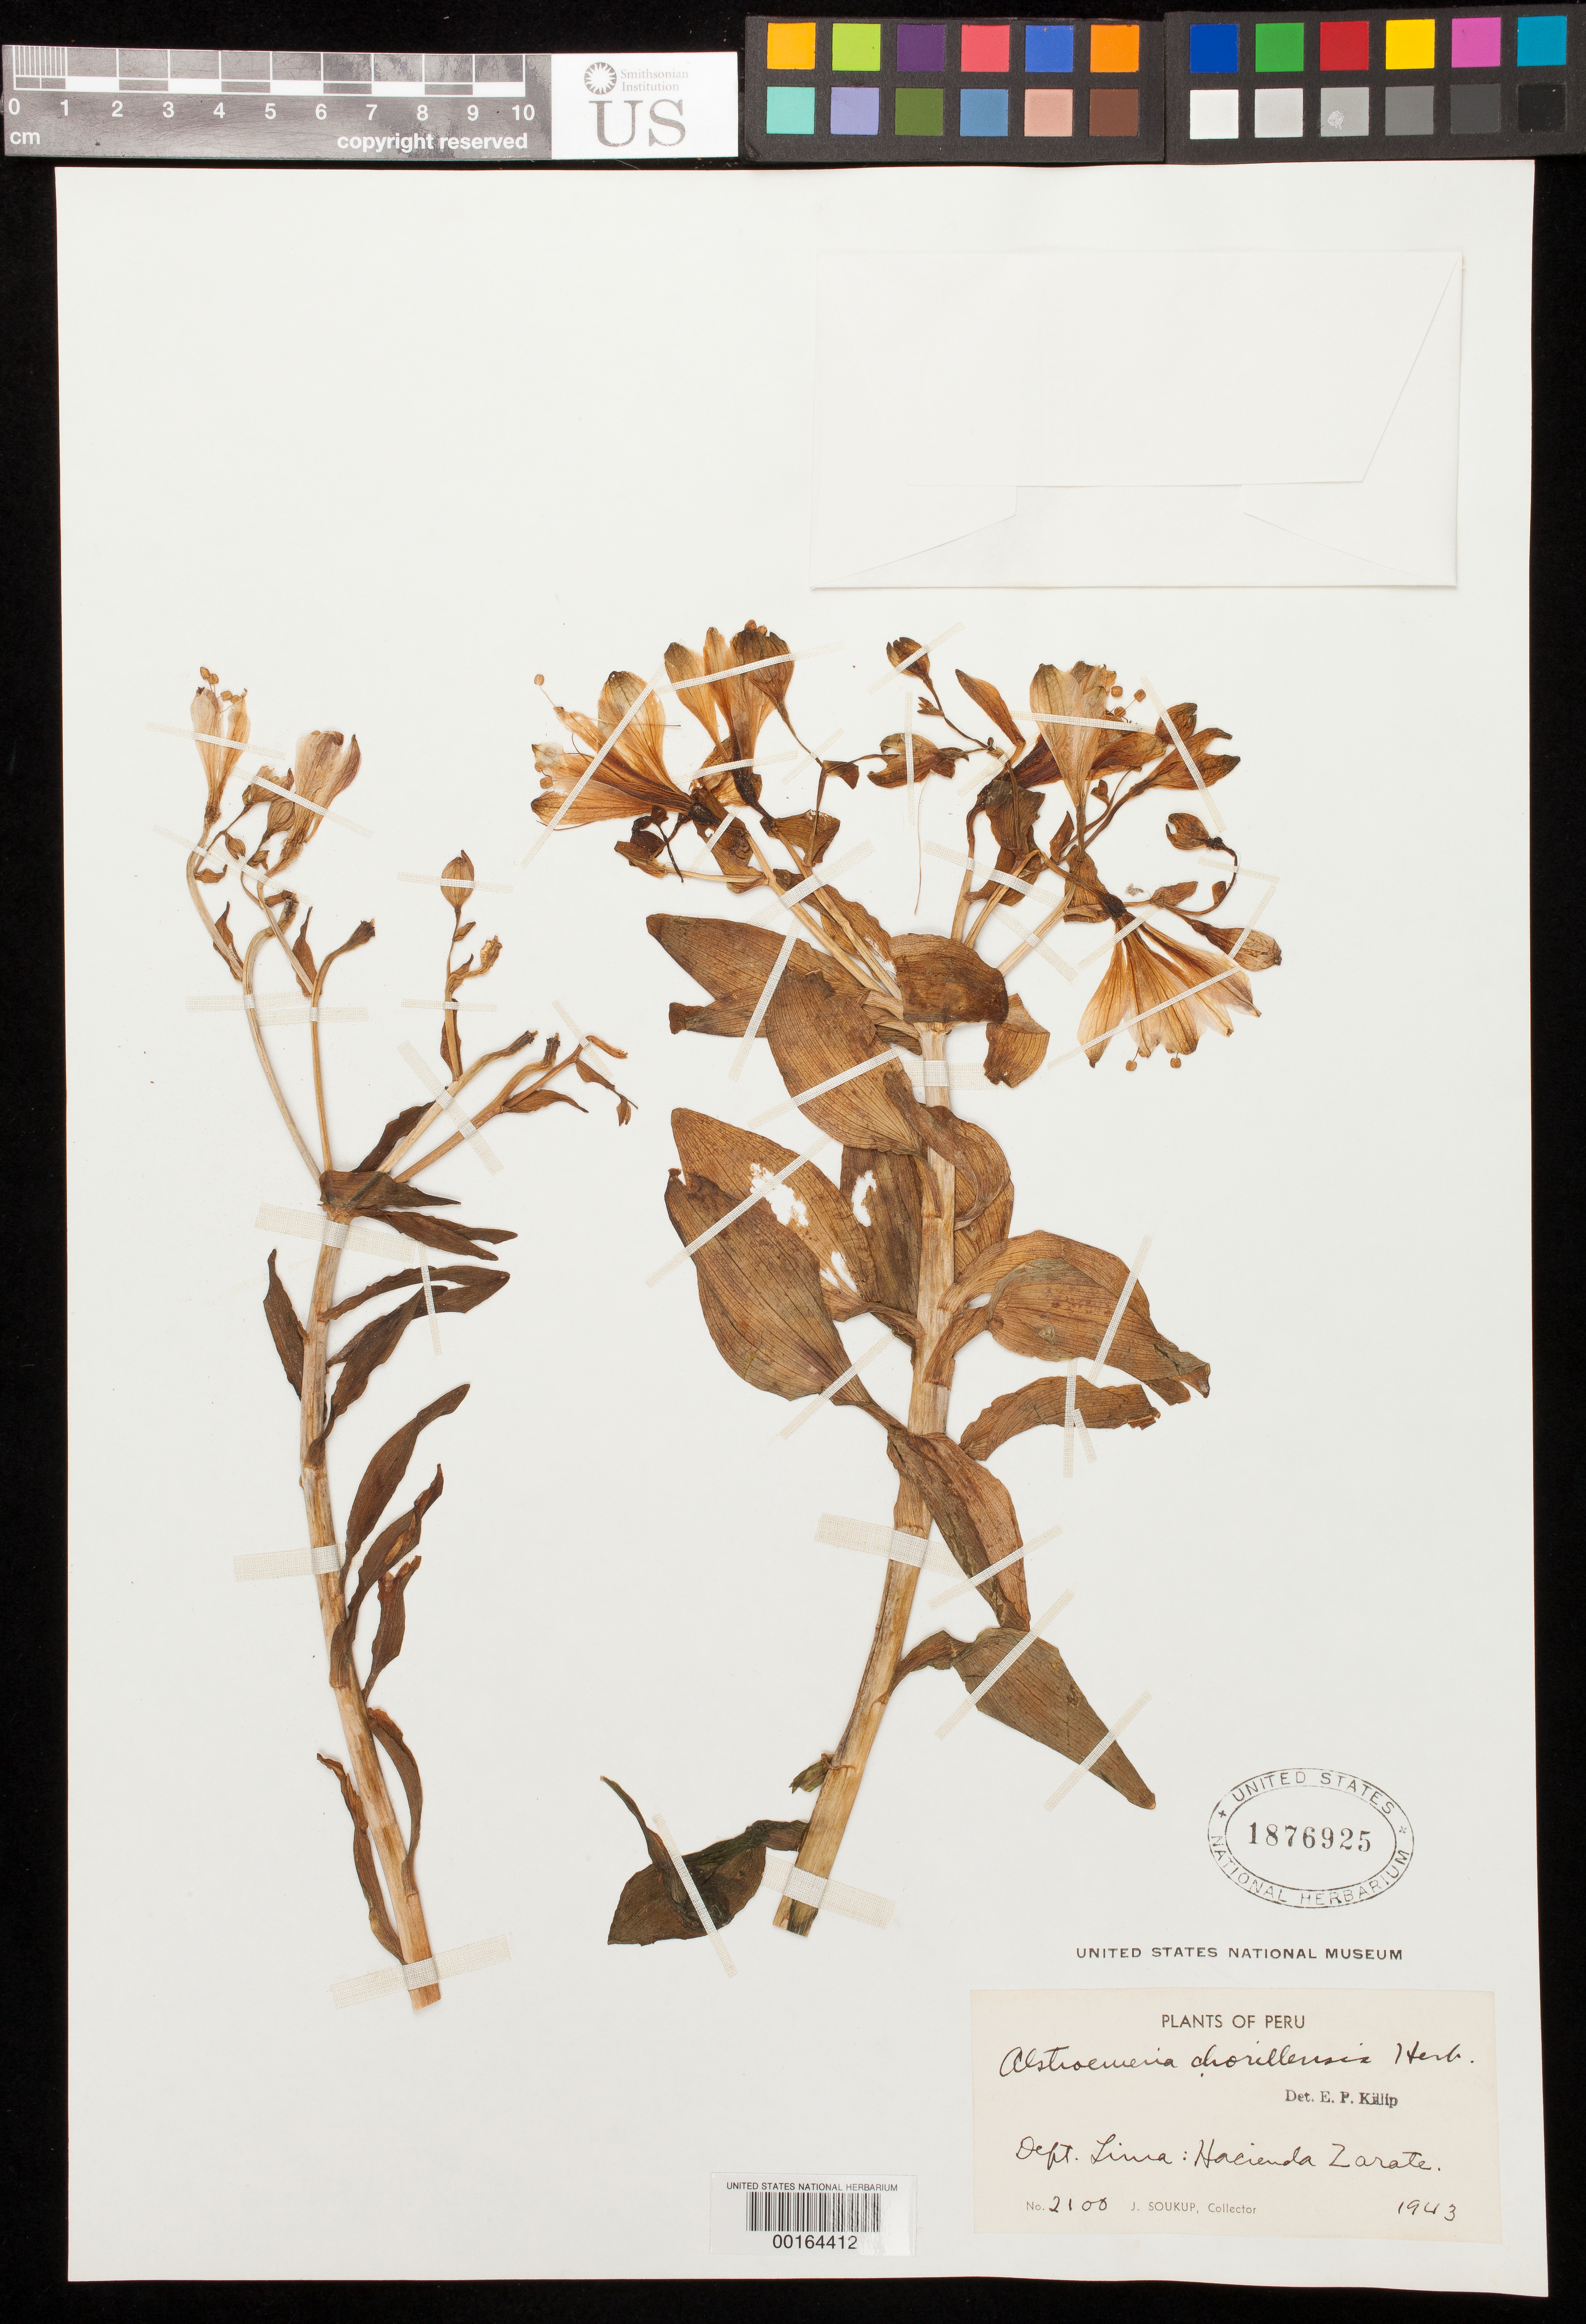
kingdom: Plantae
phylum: Tracheophyta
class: Liliopsida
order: Liliales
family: Alstroemeriaceae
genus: Alstroemeria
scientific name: Alstroemeria chorillensis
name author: Herb.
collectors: J. J. Soukup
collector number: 2100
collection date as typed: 1943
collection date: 1943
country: Peru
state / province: Lima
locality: Hacienda zarate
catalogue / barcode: US 1876925